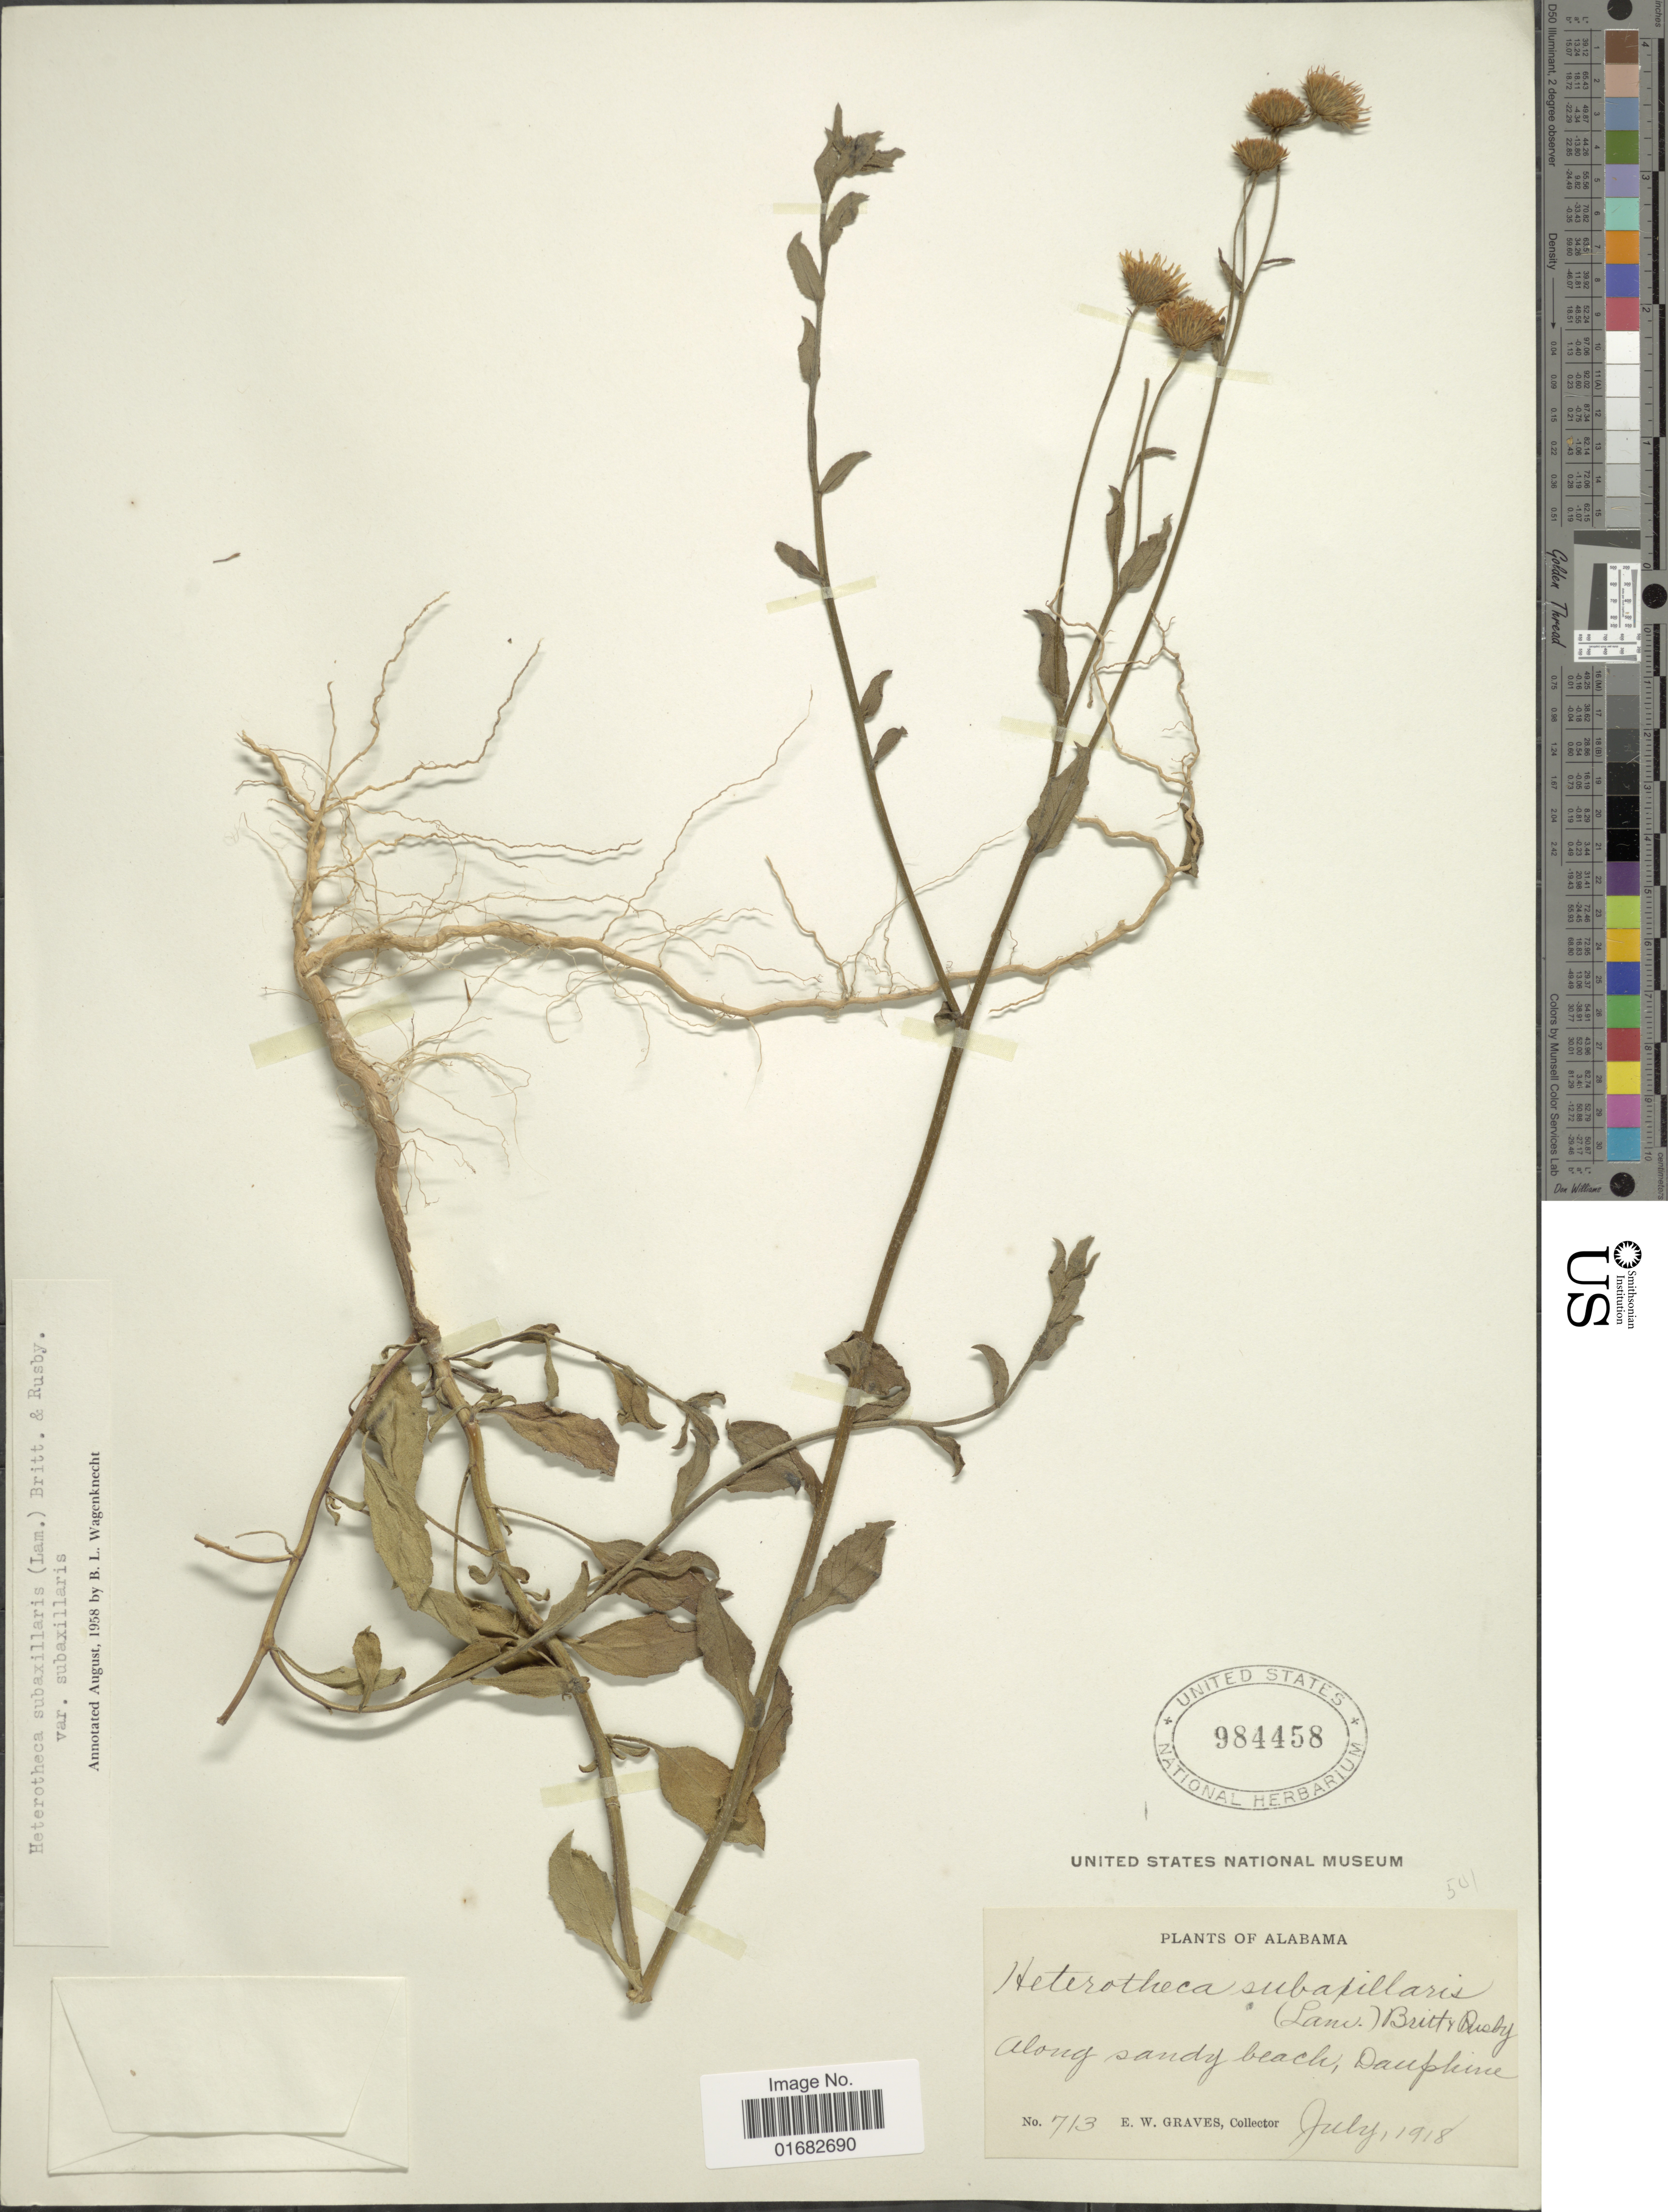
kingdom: Plantae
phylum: Tracheophyta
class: Magnoliopsida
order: Asterales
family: Asteraceae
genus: Heterotheca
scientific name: Heterotheca subaxillaris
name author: (Lam.) Britton & Rusby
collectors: E. Graves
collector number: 713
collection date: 1918-07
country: United States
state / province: Alabama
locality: Dauphin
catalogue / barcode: US 984458